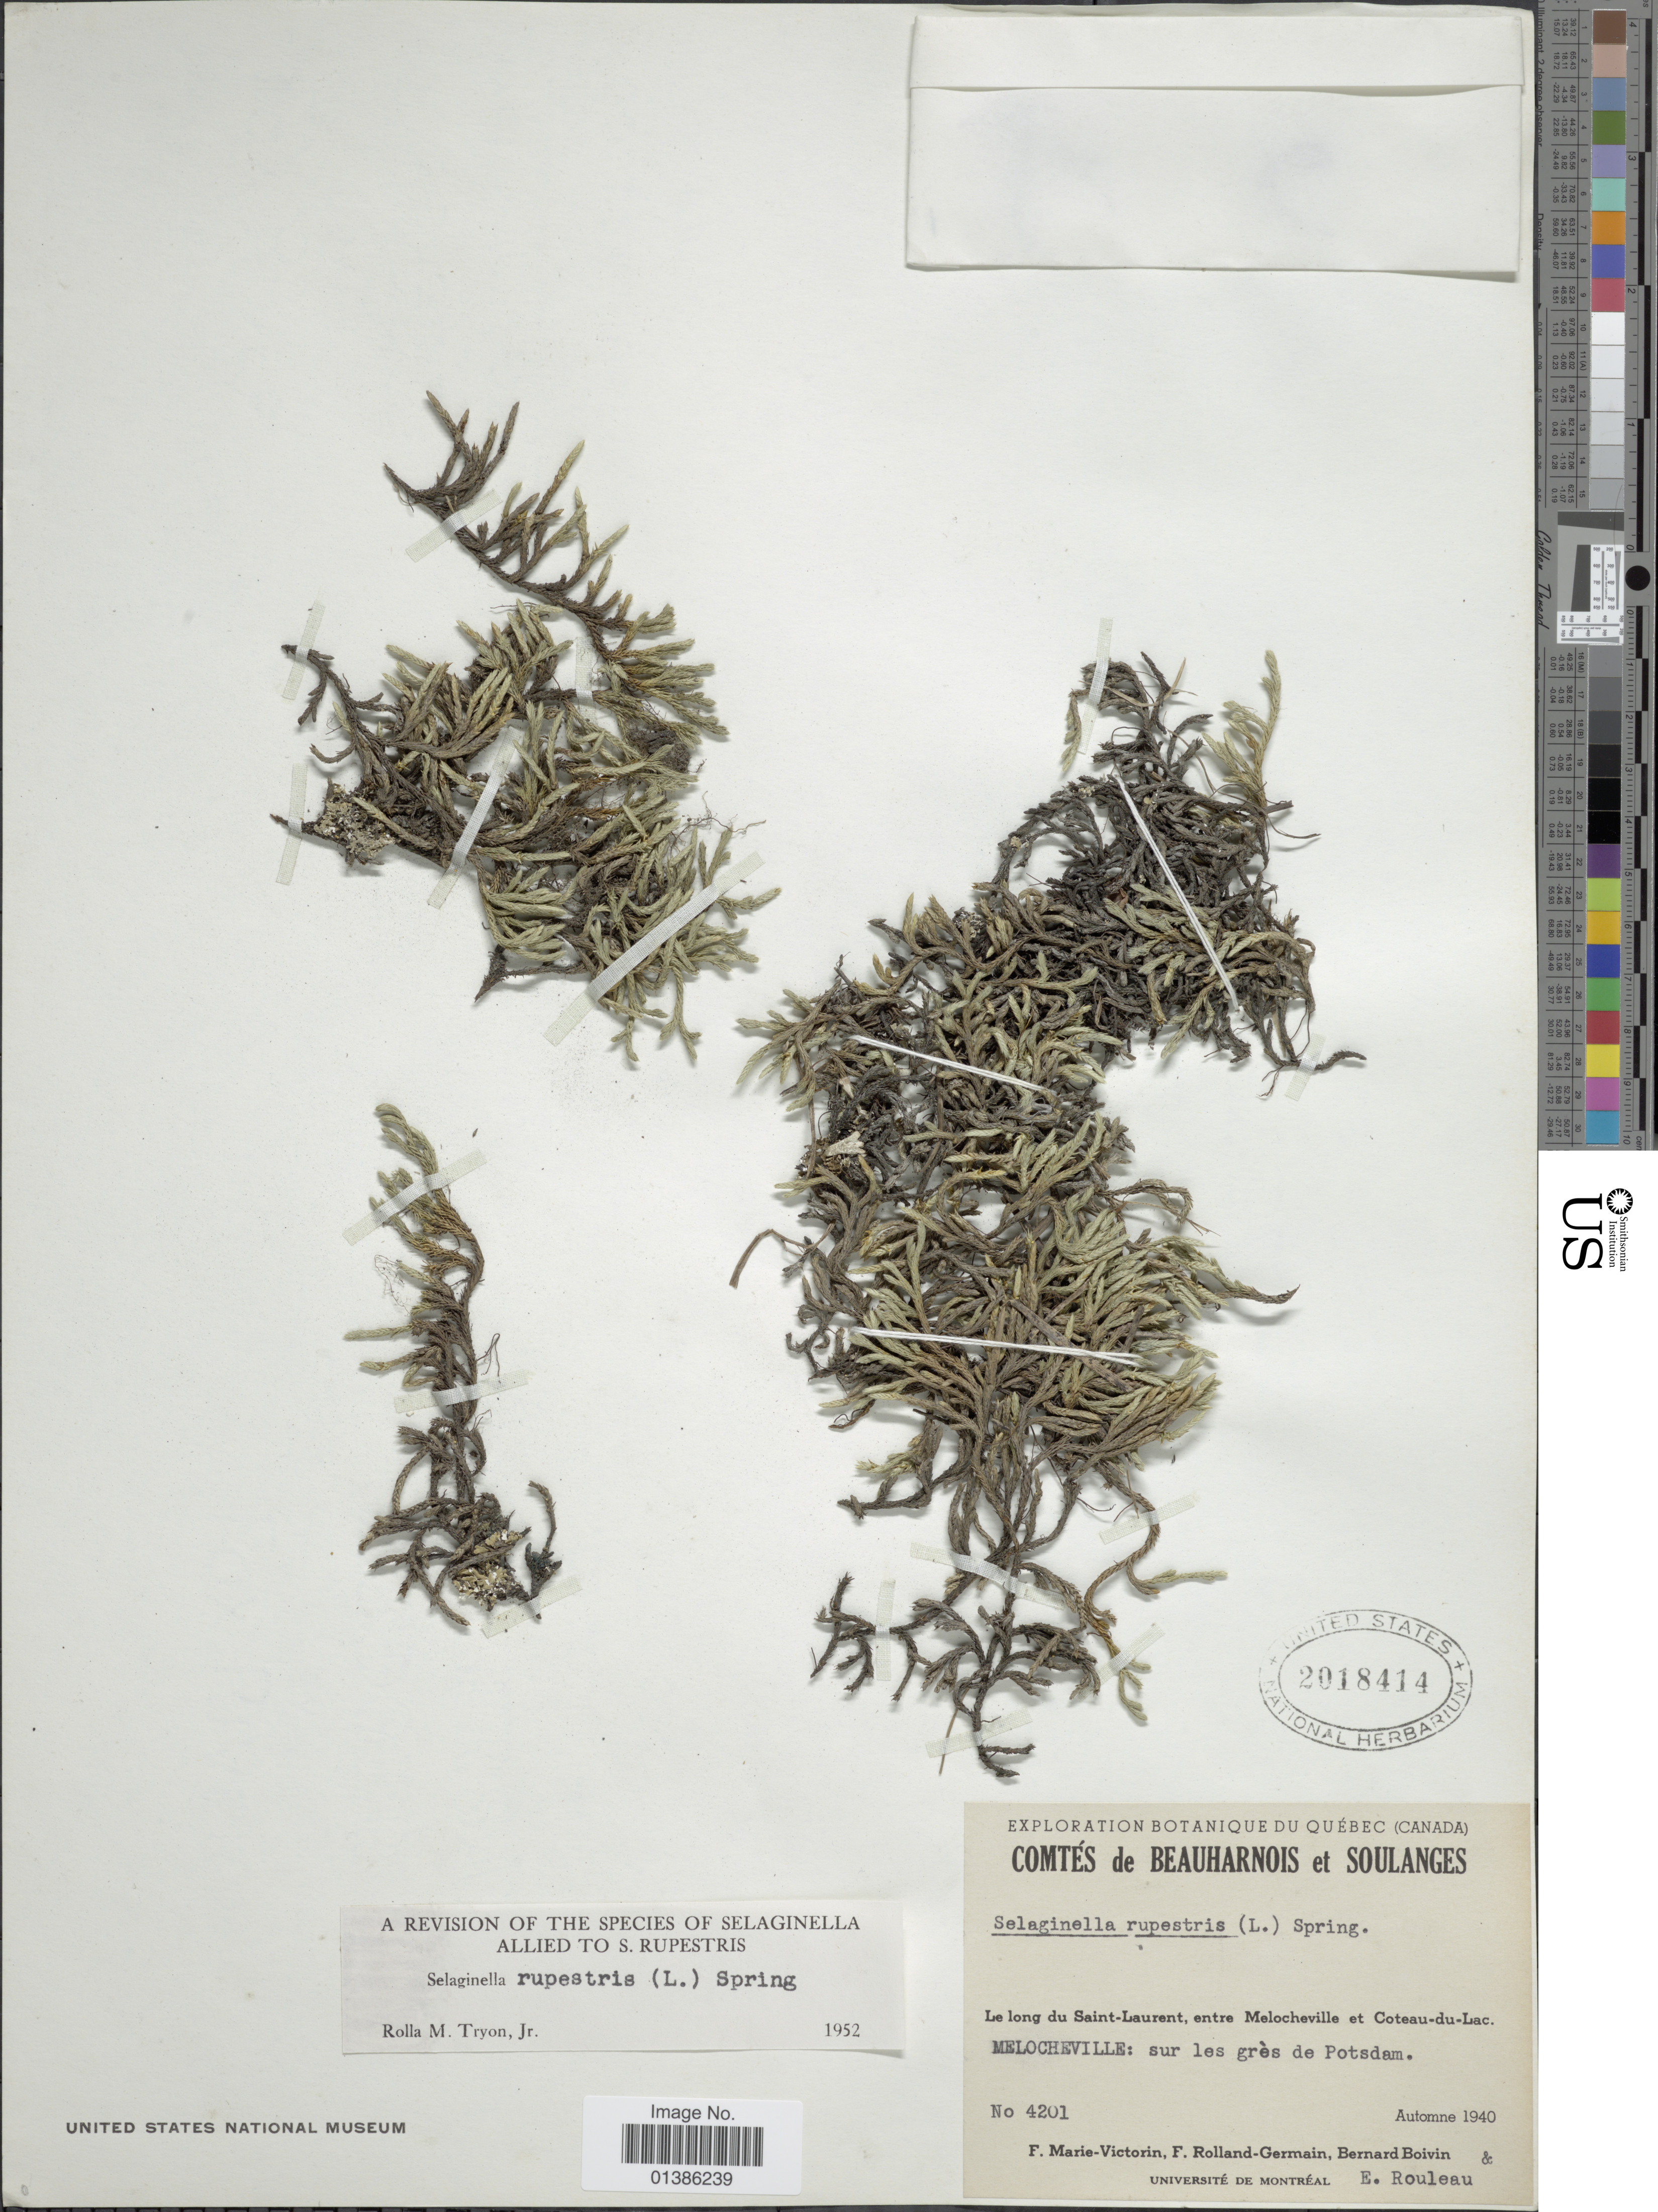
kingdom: Plantae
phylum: Tracheophyta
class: Lycopodiopsida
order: Selaginellales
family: Selaginellaceae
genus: Selaginella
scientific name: Selaginella rupestris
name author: (L.) Spring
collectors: Fr. Marie-Victorin, Rolland-Germain, J. R. B. Boivin & E. Rouleau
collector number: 4201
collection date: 1940-08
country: Canada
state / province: Quebec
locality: Comtés de Beauharnois et Soulanges. Le long du Saint-Laurent, entre Melocheville et Coteau-du-Lac. Melocheville: sur les grès de Potsdam.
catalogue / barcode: US 2018414